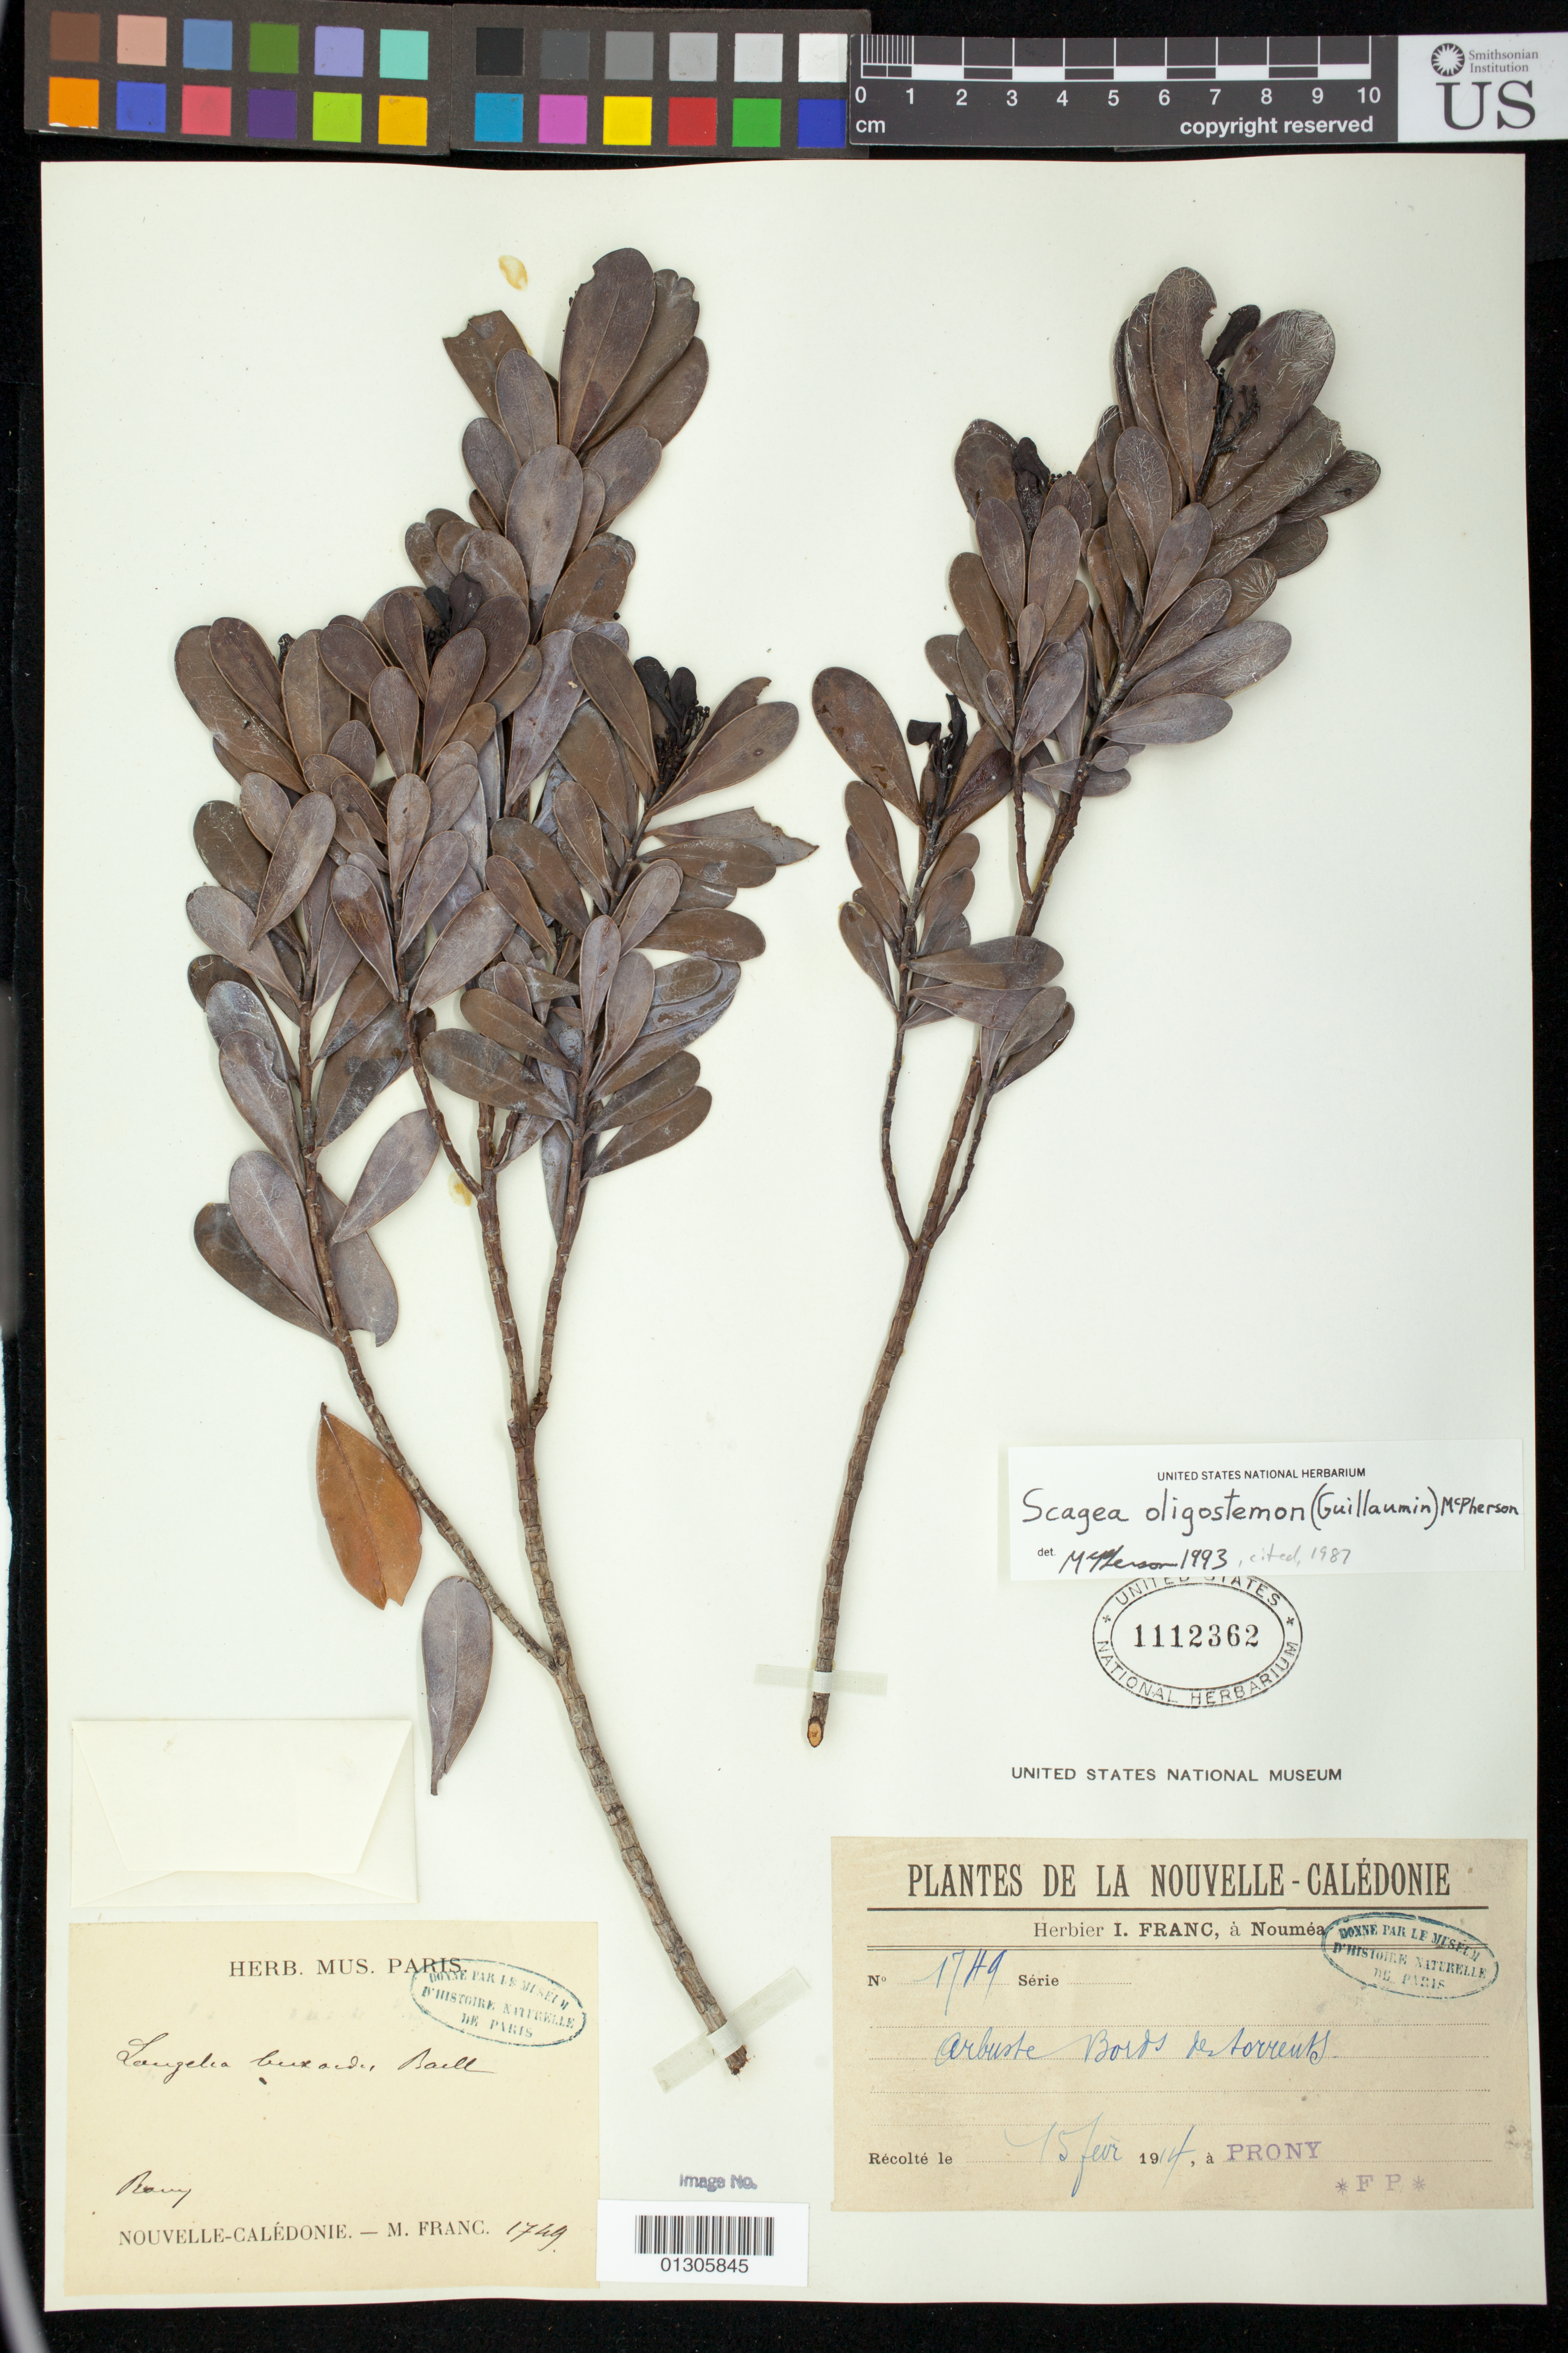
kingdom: Plantae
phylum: Tracheophyta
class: Magnoliopsida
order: Malpighiales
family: Picrodendraceae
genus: Scagea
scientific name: Scagea oligostemon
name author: (Guillaumin) McPherson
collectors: M. Franc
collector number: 1749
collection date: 1914-02-15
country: New Caledonia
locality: Prony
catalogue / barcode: US 1112362